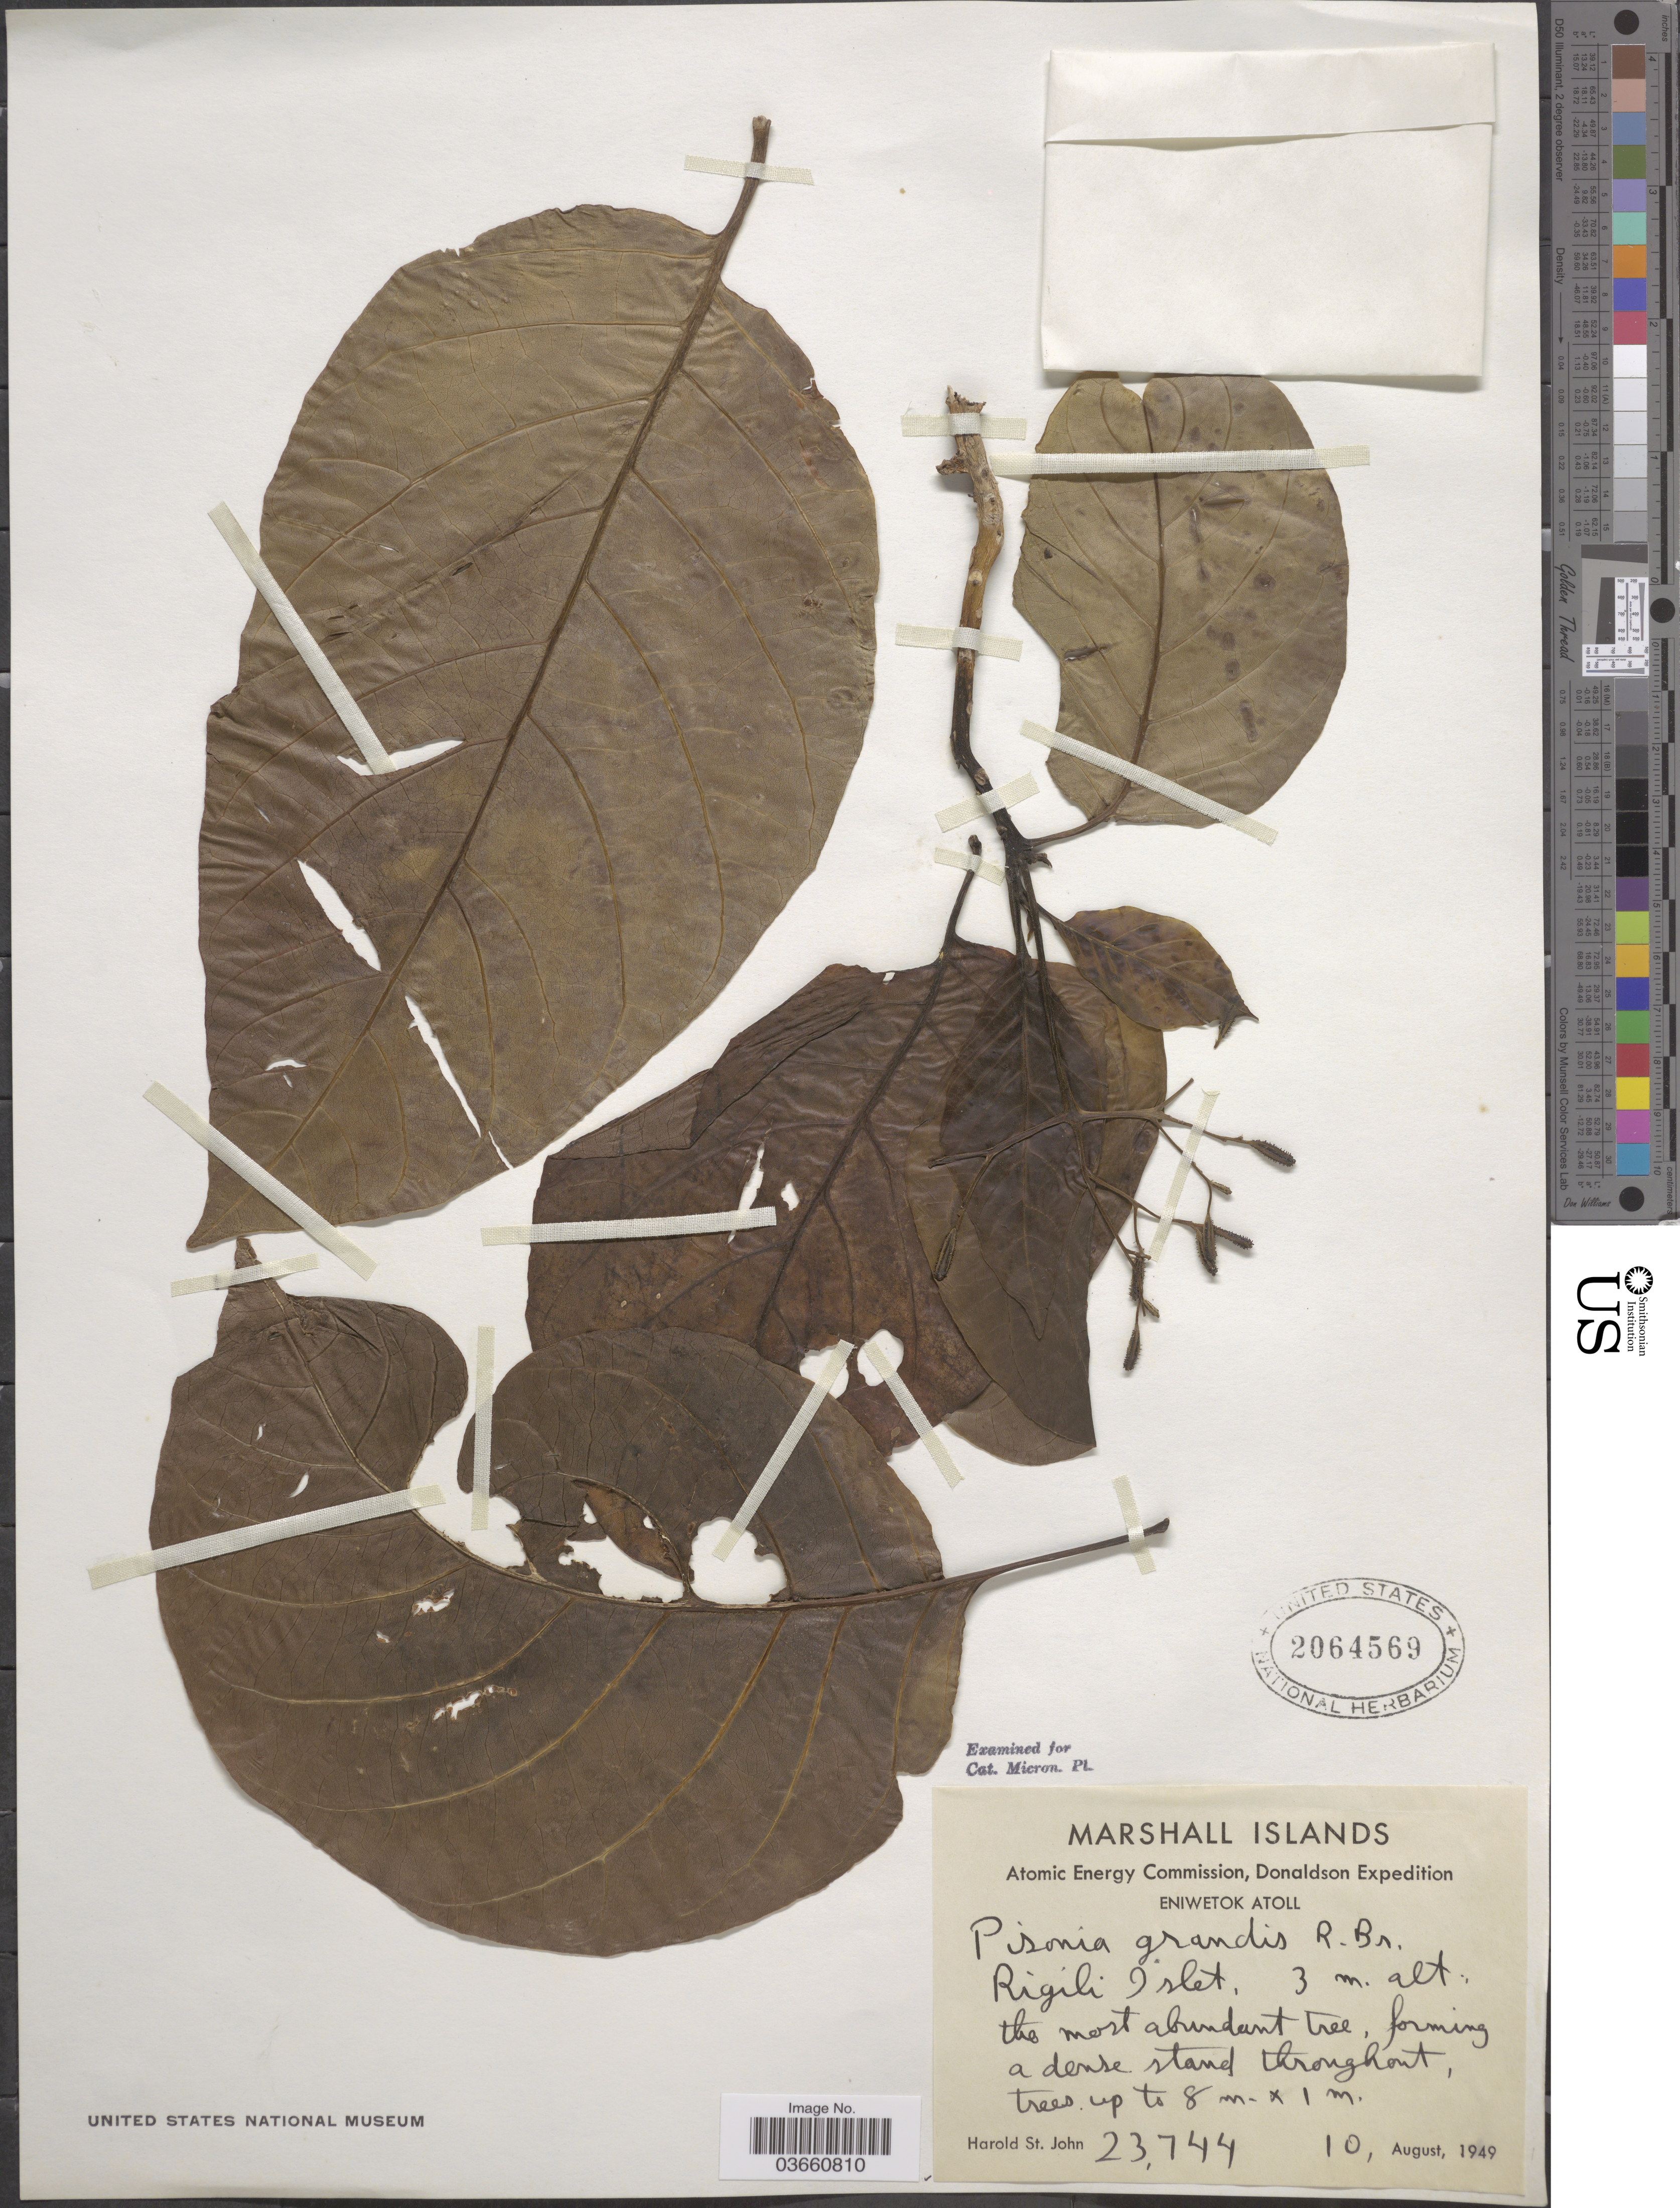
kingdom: Plantae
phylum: Tracheophyta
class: Magnoliopsida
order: Caryophyllales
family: Nyctaginaceae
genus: Pisonia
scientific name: Pisonia grandis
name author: R. Br.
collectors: H. St. John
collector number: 23744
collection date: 1949-08-10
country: Marshall Islands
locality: Eniwetok Atoll. Rigili Islet.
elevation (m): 3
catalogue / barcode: US 2064569